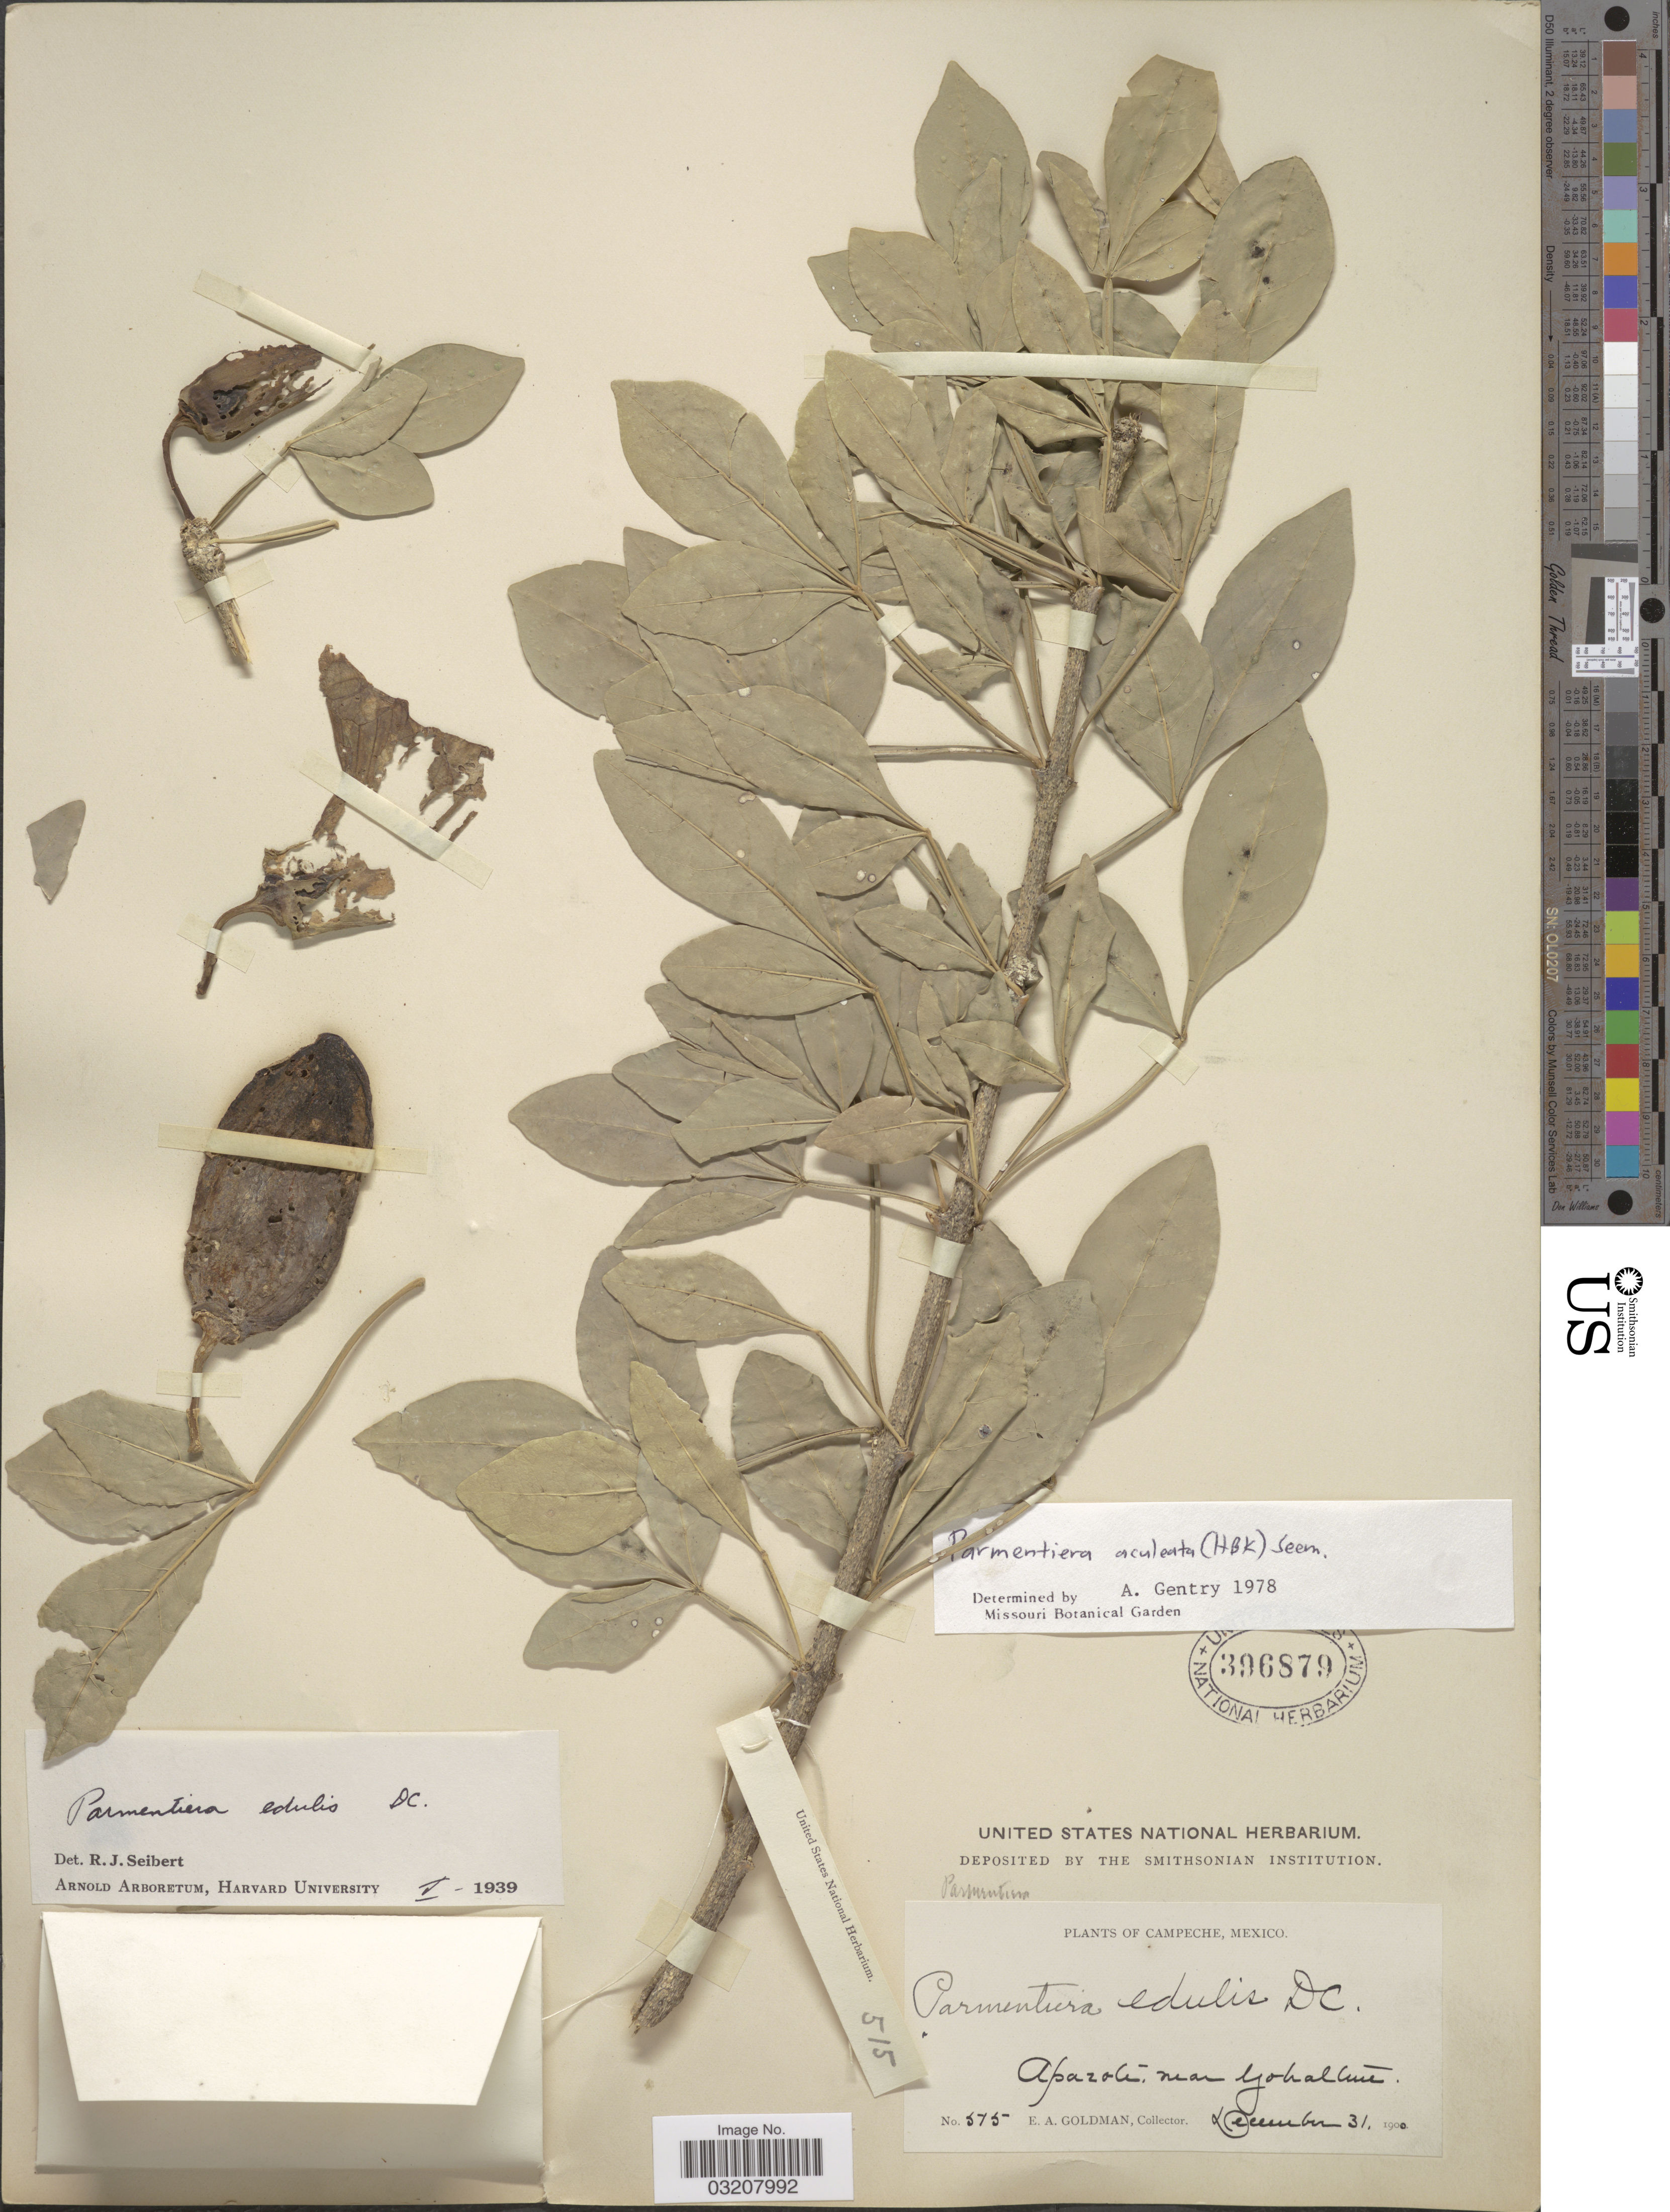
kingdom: Plantae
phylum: Tracheophyta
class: Magnoliopsida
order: Lamiales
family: Bignoniaceae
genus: Parmentiera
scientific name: Parmentiera aculeata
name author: (Kunth) Seem.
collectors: E. A. Goldman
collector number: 575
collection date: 1900-12-31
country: Mexico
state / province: Campeche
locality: Apazote, near Yohaltun.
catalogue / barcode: US 396879